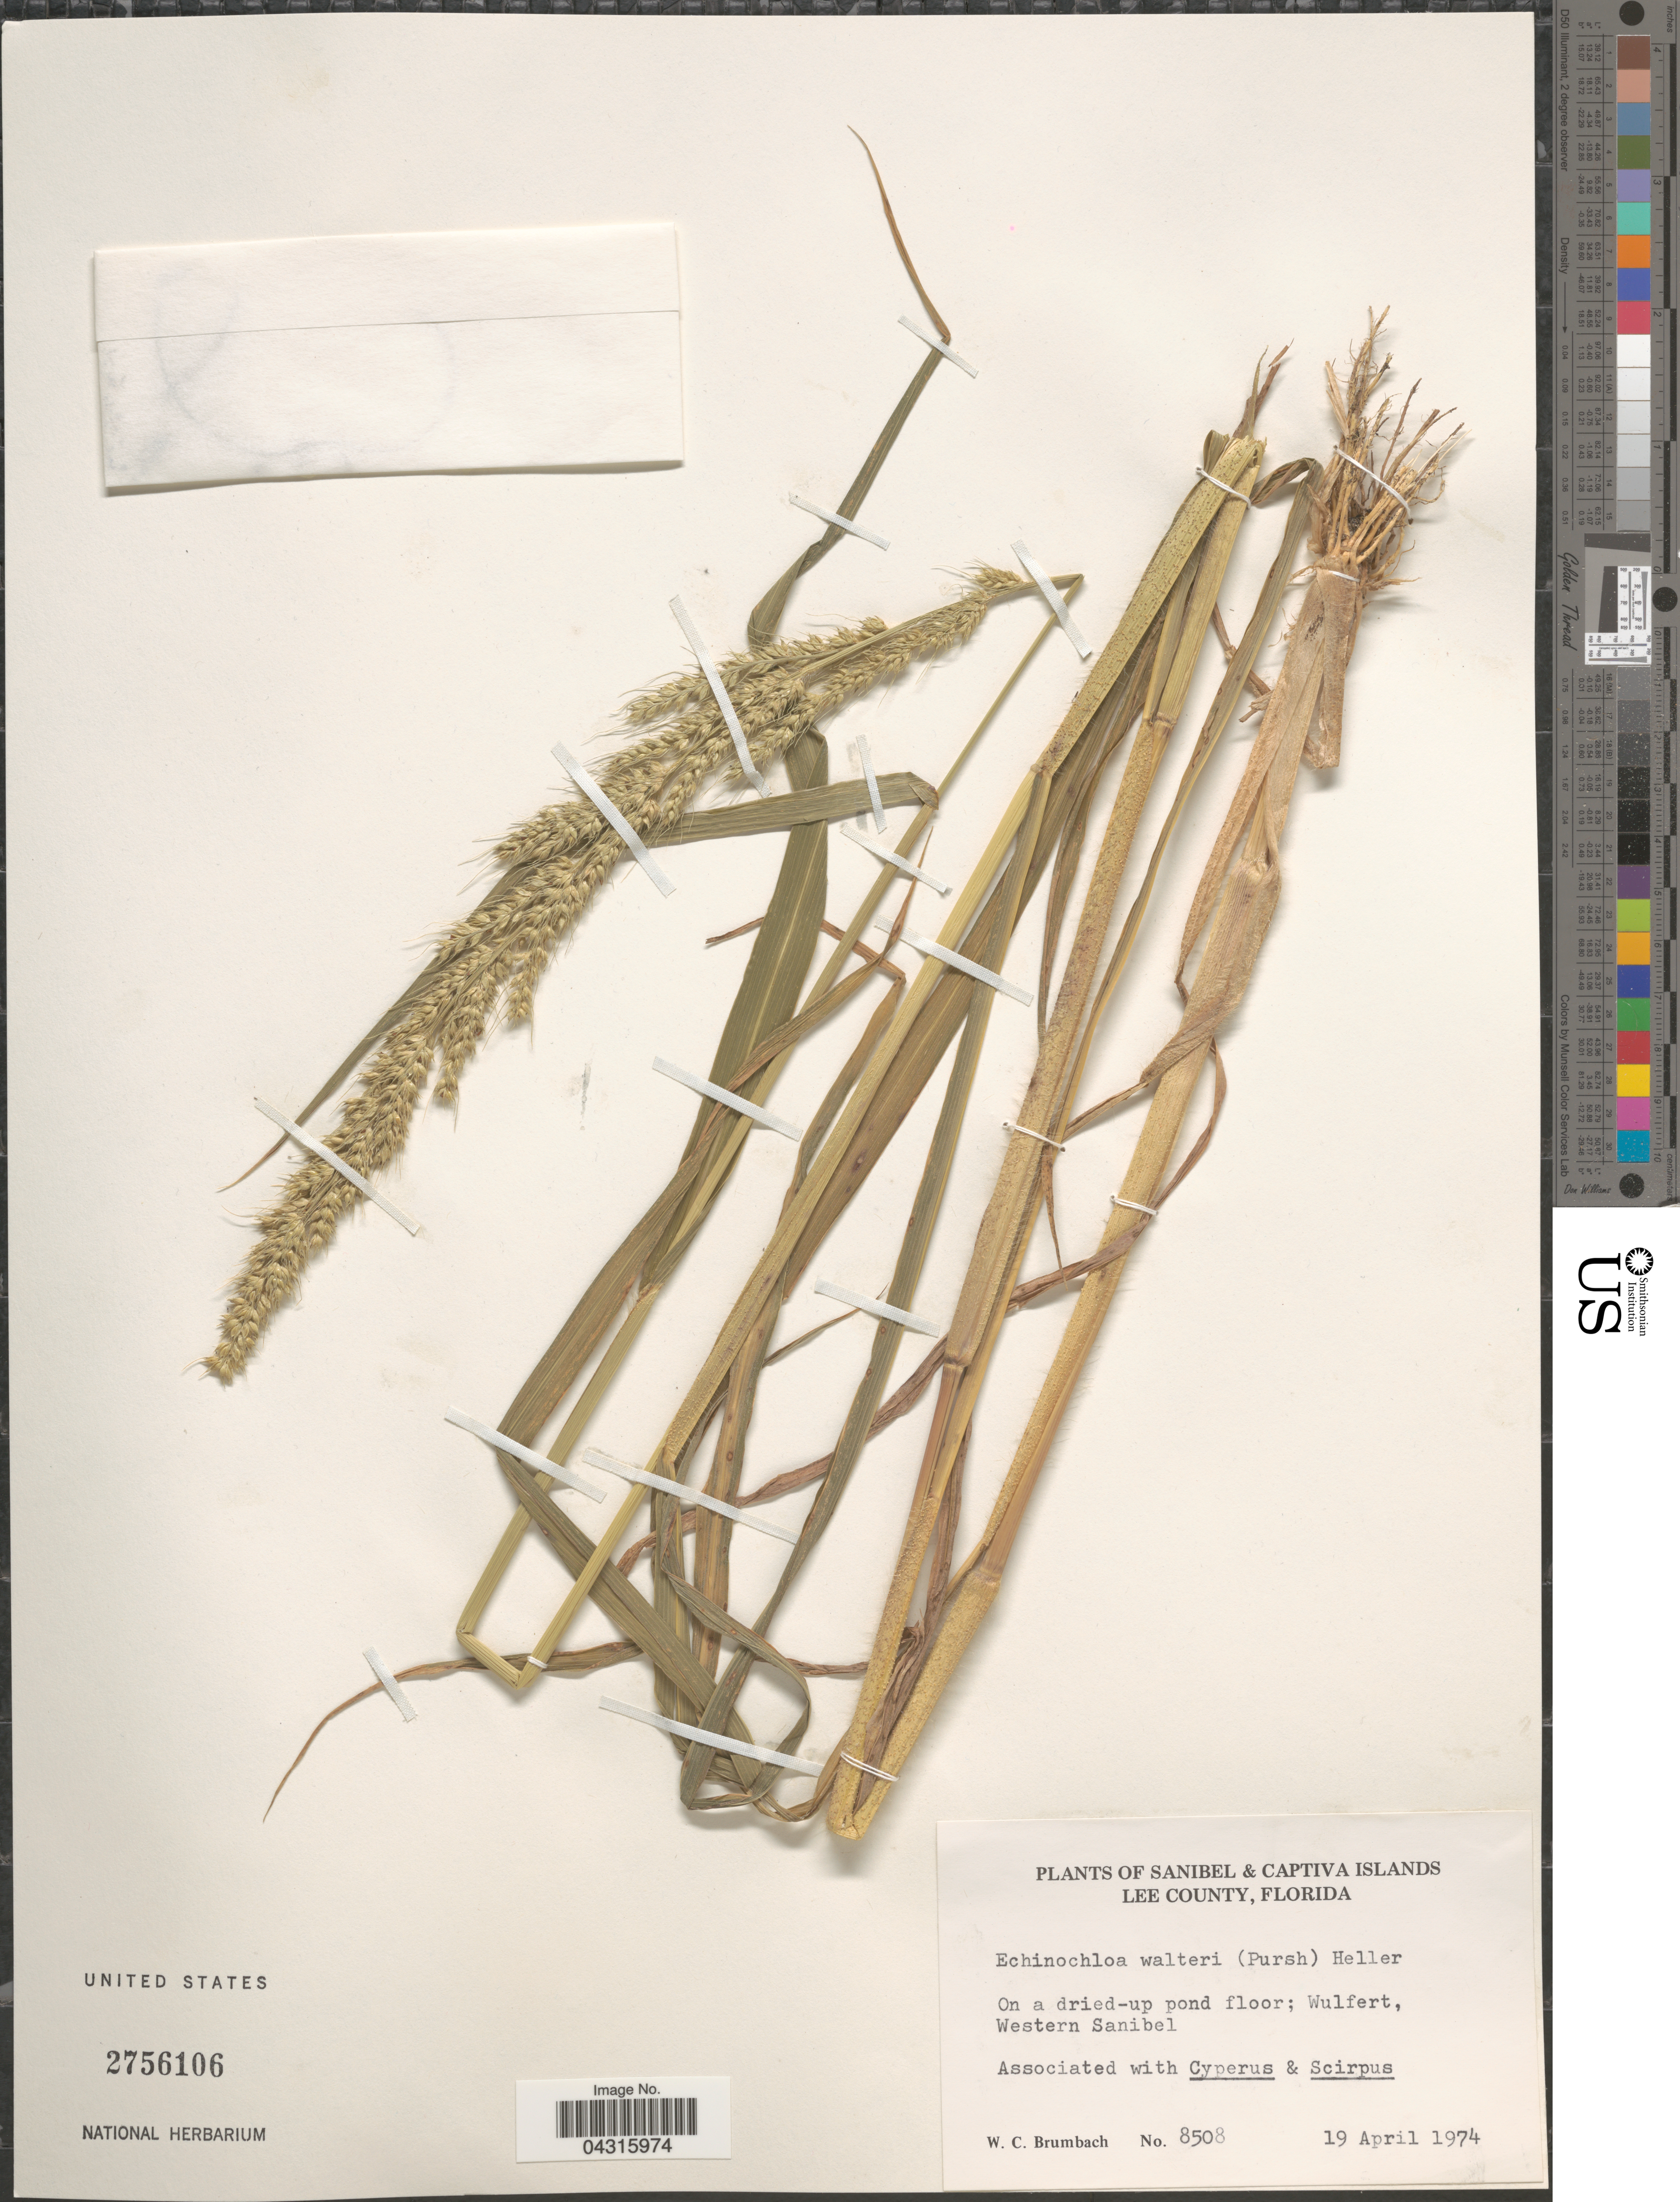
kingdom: Plantae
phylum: Tracheophyta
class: Liliopsida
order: Poales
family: Poaceae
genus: Echinochloa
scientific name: Echinochloa walteri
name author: (Pursh) A. Heller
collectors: W. C. Brumbach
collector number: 8508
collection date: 1974-04-19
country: United States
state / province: Florida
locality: Sanibel & Captiva Islands. Lee County. On a dried-up pond floor; Wulfert, Western Sanibel.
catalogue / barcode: US 2756106